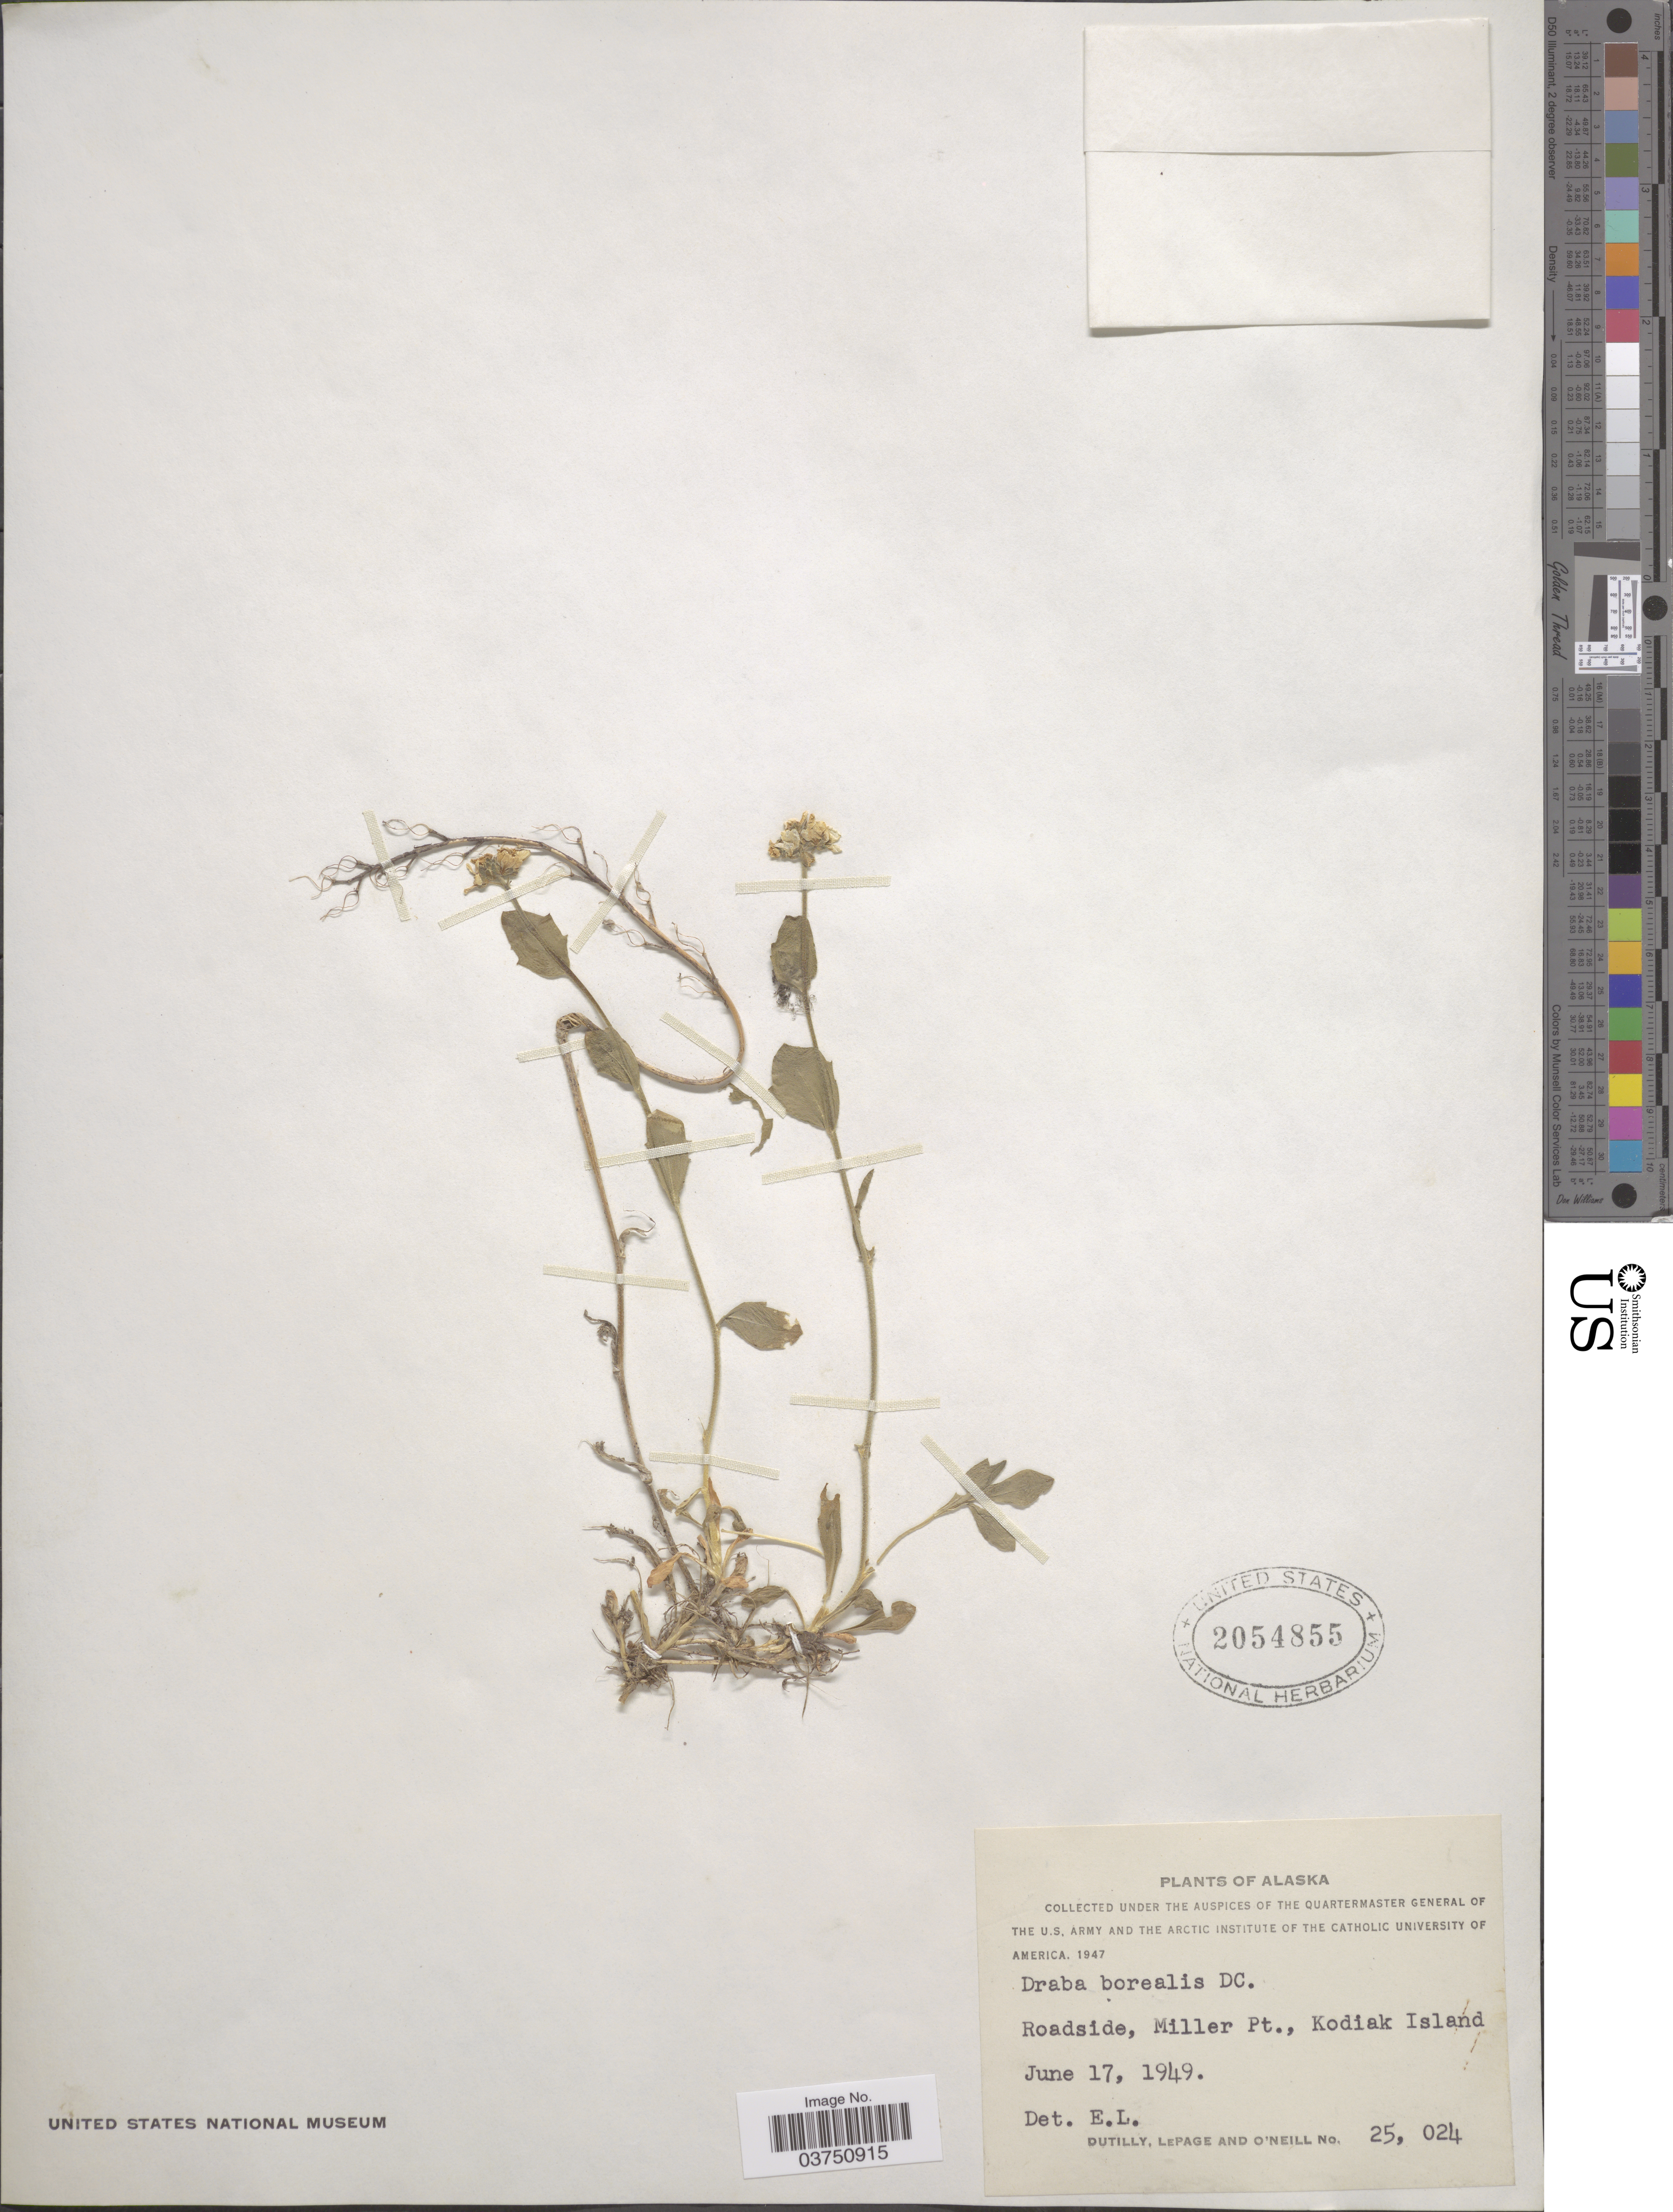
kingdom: Plantae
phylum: Tracheophyta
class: Magnoliopsida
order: Brassicales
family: Brassicaceae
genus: Draba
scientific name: Draba borealis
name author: DC.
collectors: -. Dutilly, -. LePage & -. O'Neill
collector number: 25024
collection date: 1949-06-17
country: United States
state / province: Alaska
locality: Roadside, Miller Pt., Kodiak Island.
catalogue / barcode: US 2054855